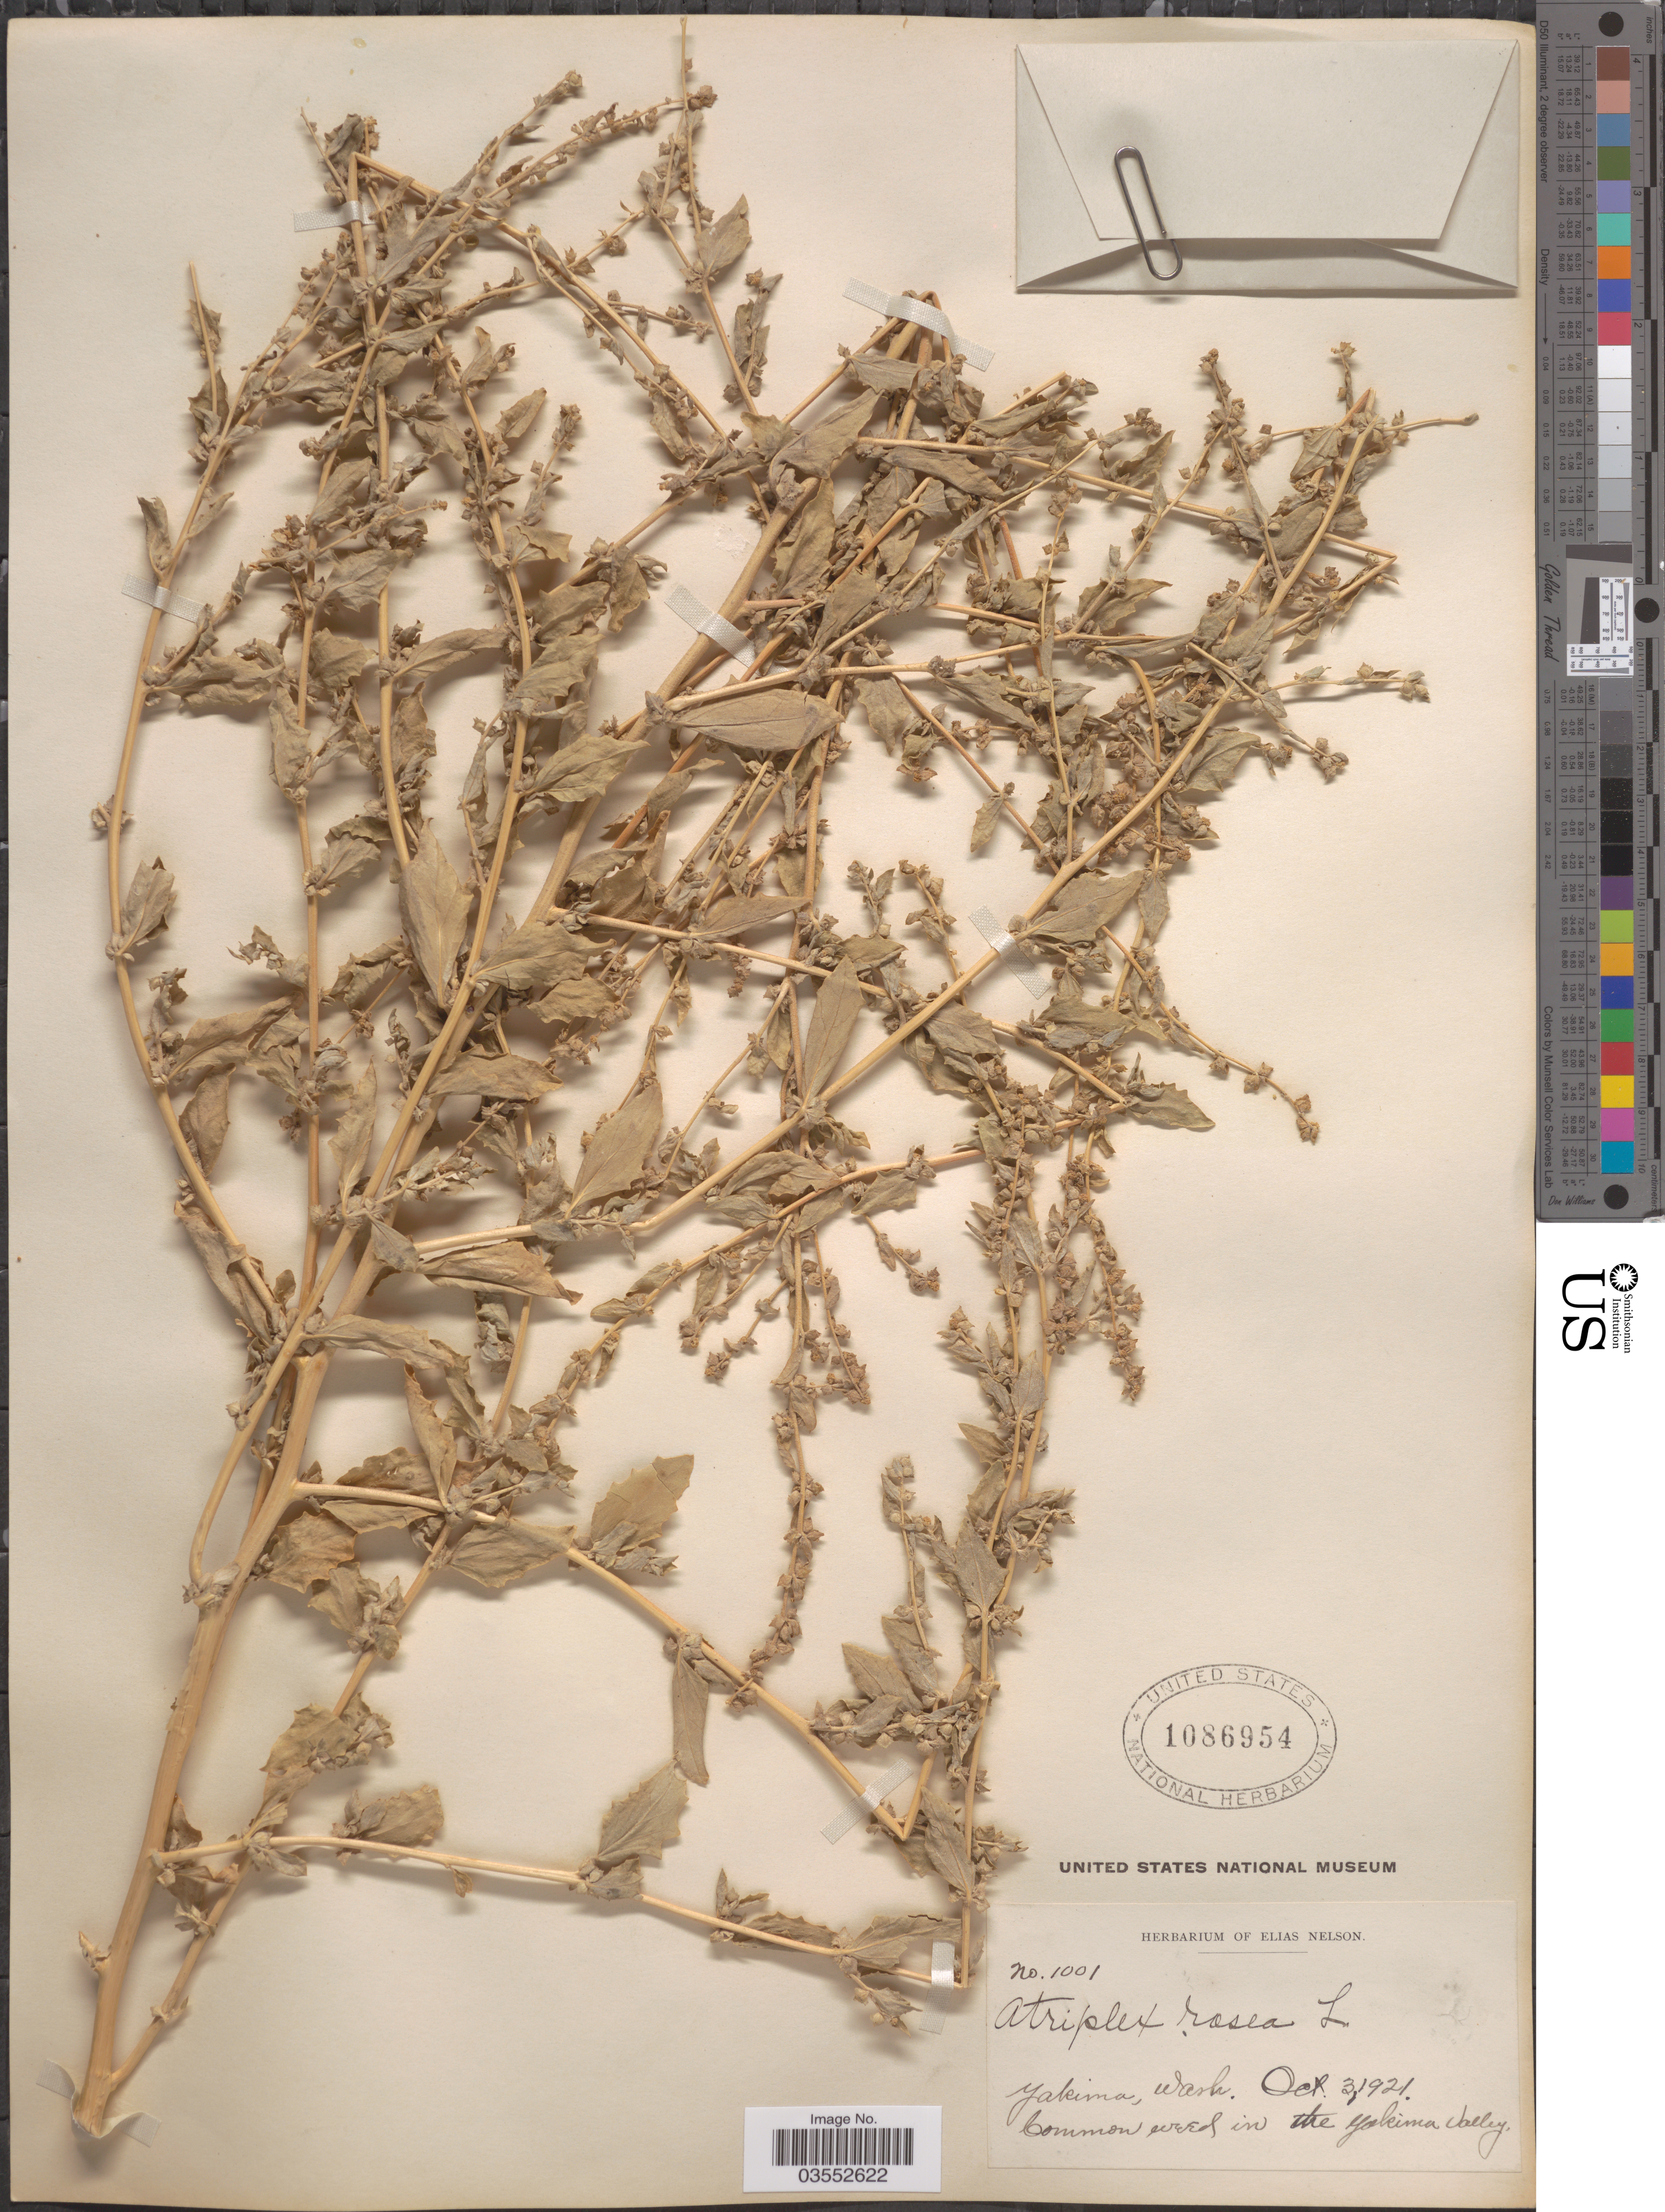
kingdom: Plantae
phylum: Tracheophyta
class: Magnoliopsida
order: Caryophyllales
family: Amaranthaceae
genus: Atriplex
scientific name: Atriplex rosea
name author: L.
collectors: Ex Herb. Elias Nelson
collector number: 1001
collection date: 1921-10-03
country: United States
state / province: Washington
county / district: Yakima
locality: Yakima. Yakima Valley.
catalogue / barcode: US 1086954